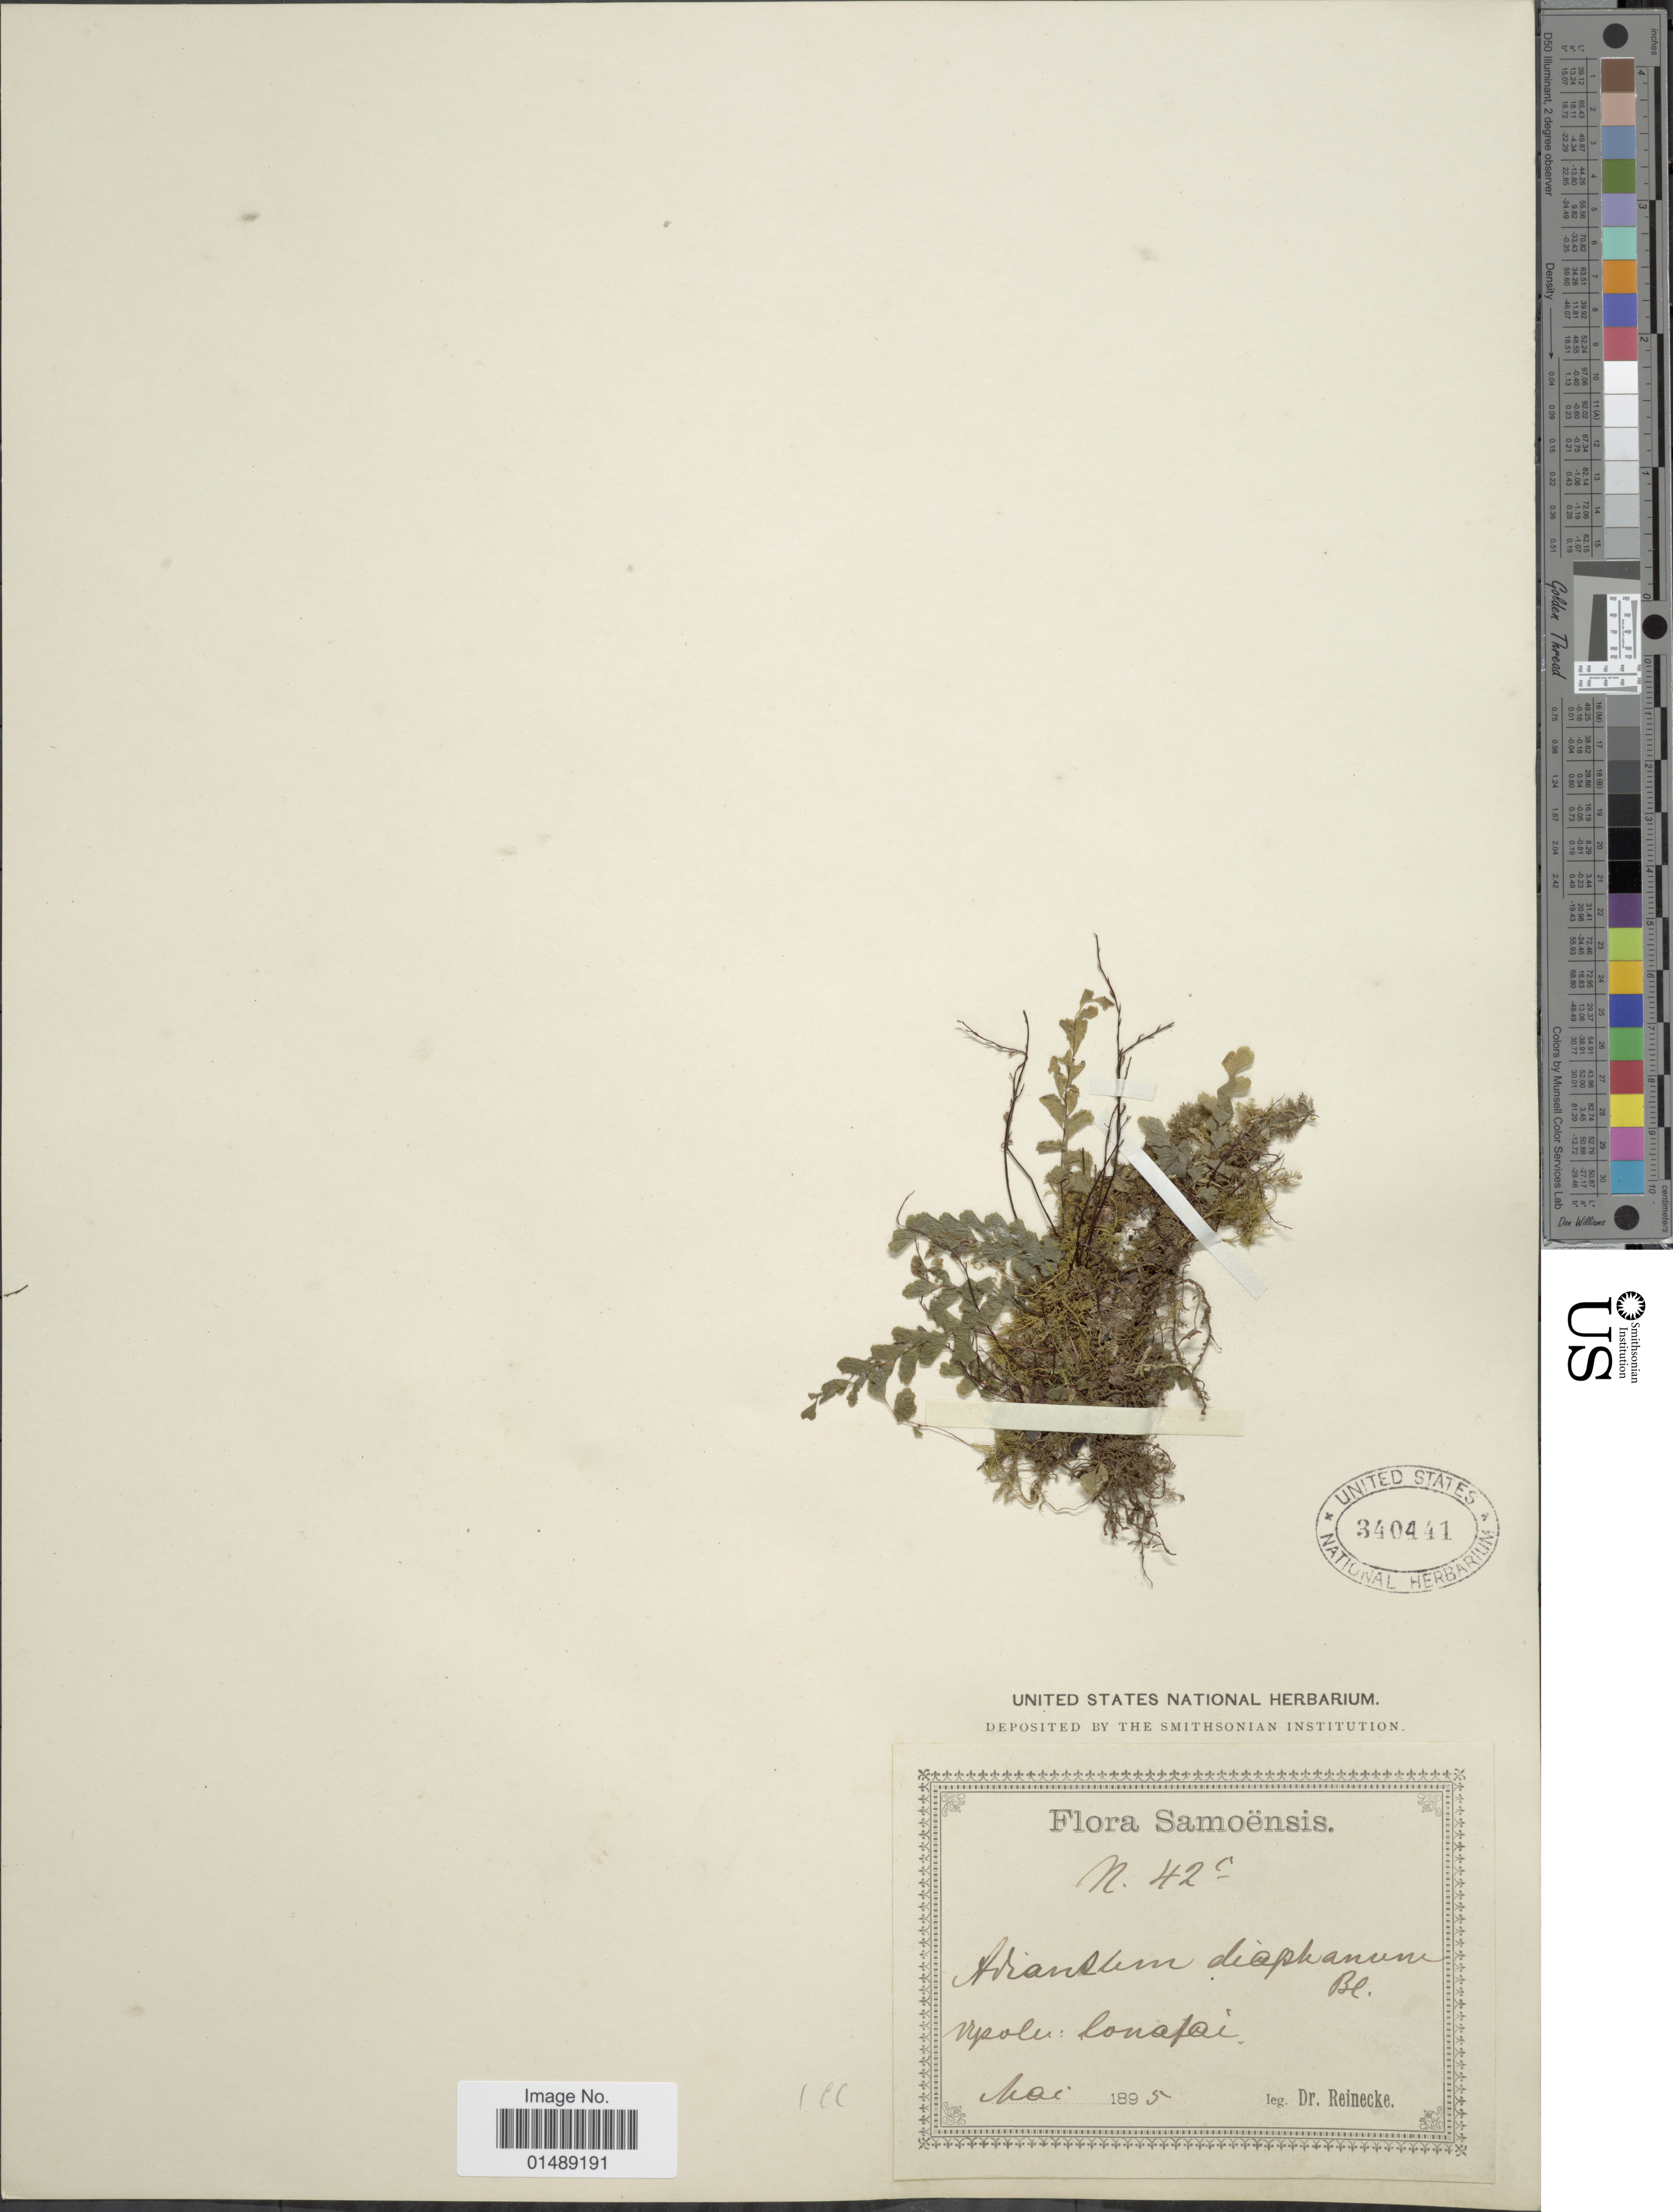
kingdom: Plantae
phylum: Tracheophyta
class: Polypodiopsida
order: Polypodiales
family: Pteridaceae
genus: Adiantum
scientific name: Adiantum diaphanum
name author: Blume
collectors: -- Reinecke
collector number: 42c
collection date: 1895-05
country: Samoa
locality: Samoensis, Upolu: lonapai [interpreted]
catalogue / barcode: US 340441